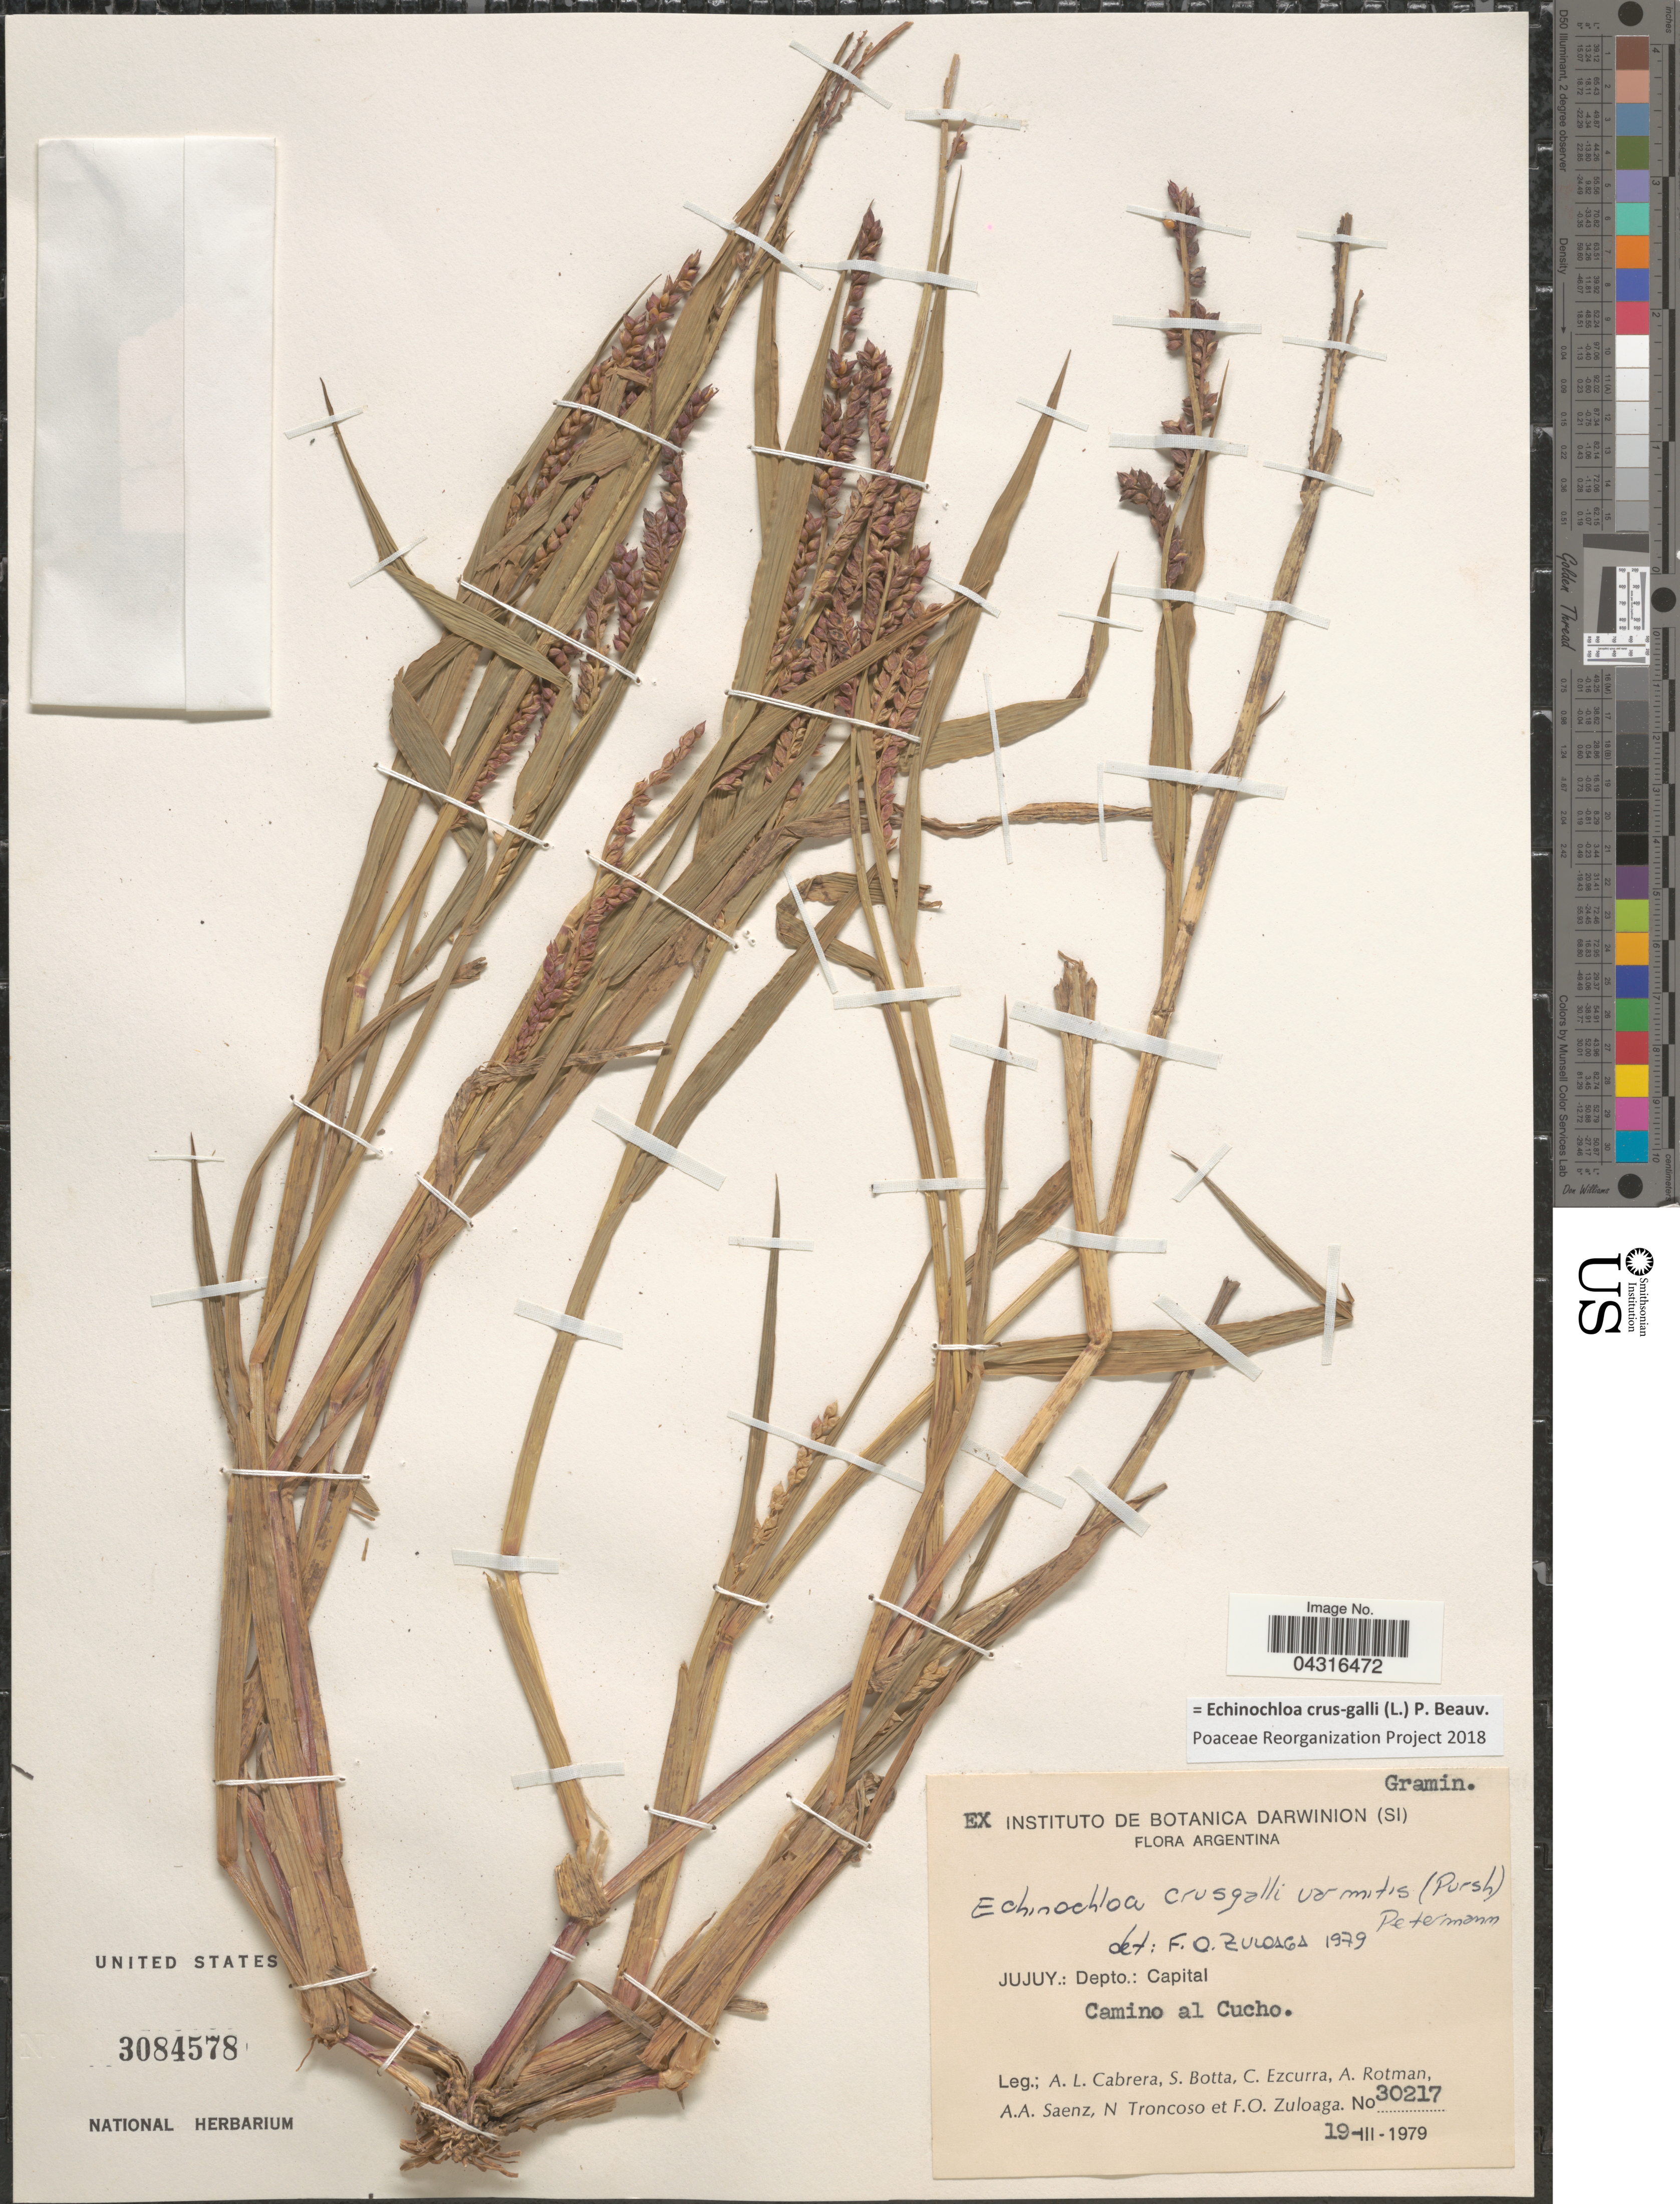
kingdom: Plantae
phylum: Tracheophyta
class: Liliopsida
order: Poales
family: Poaceae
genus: Echinochloa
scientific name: Echinochloa crus-galli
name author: (L.) P. Beauv.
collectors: A. L. Cabrera, S. Botta, C. Ezcurra, A. D. Rotman & et al.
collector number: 30217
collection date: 1979-03-19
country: Argentina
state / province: Jujuy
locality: Depto.: Capital. Camino al Cucho.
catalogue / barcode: US 3084578